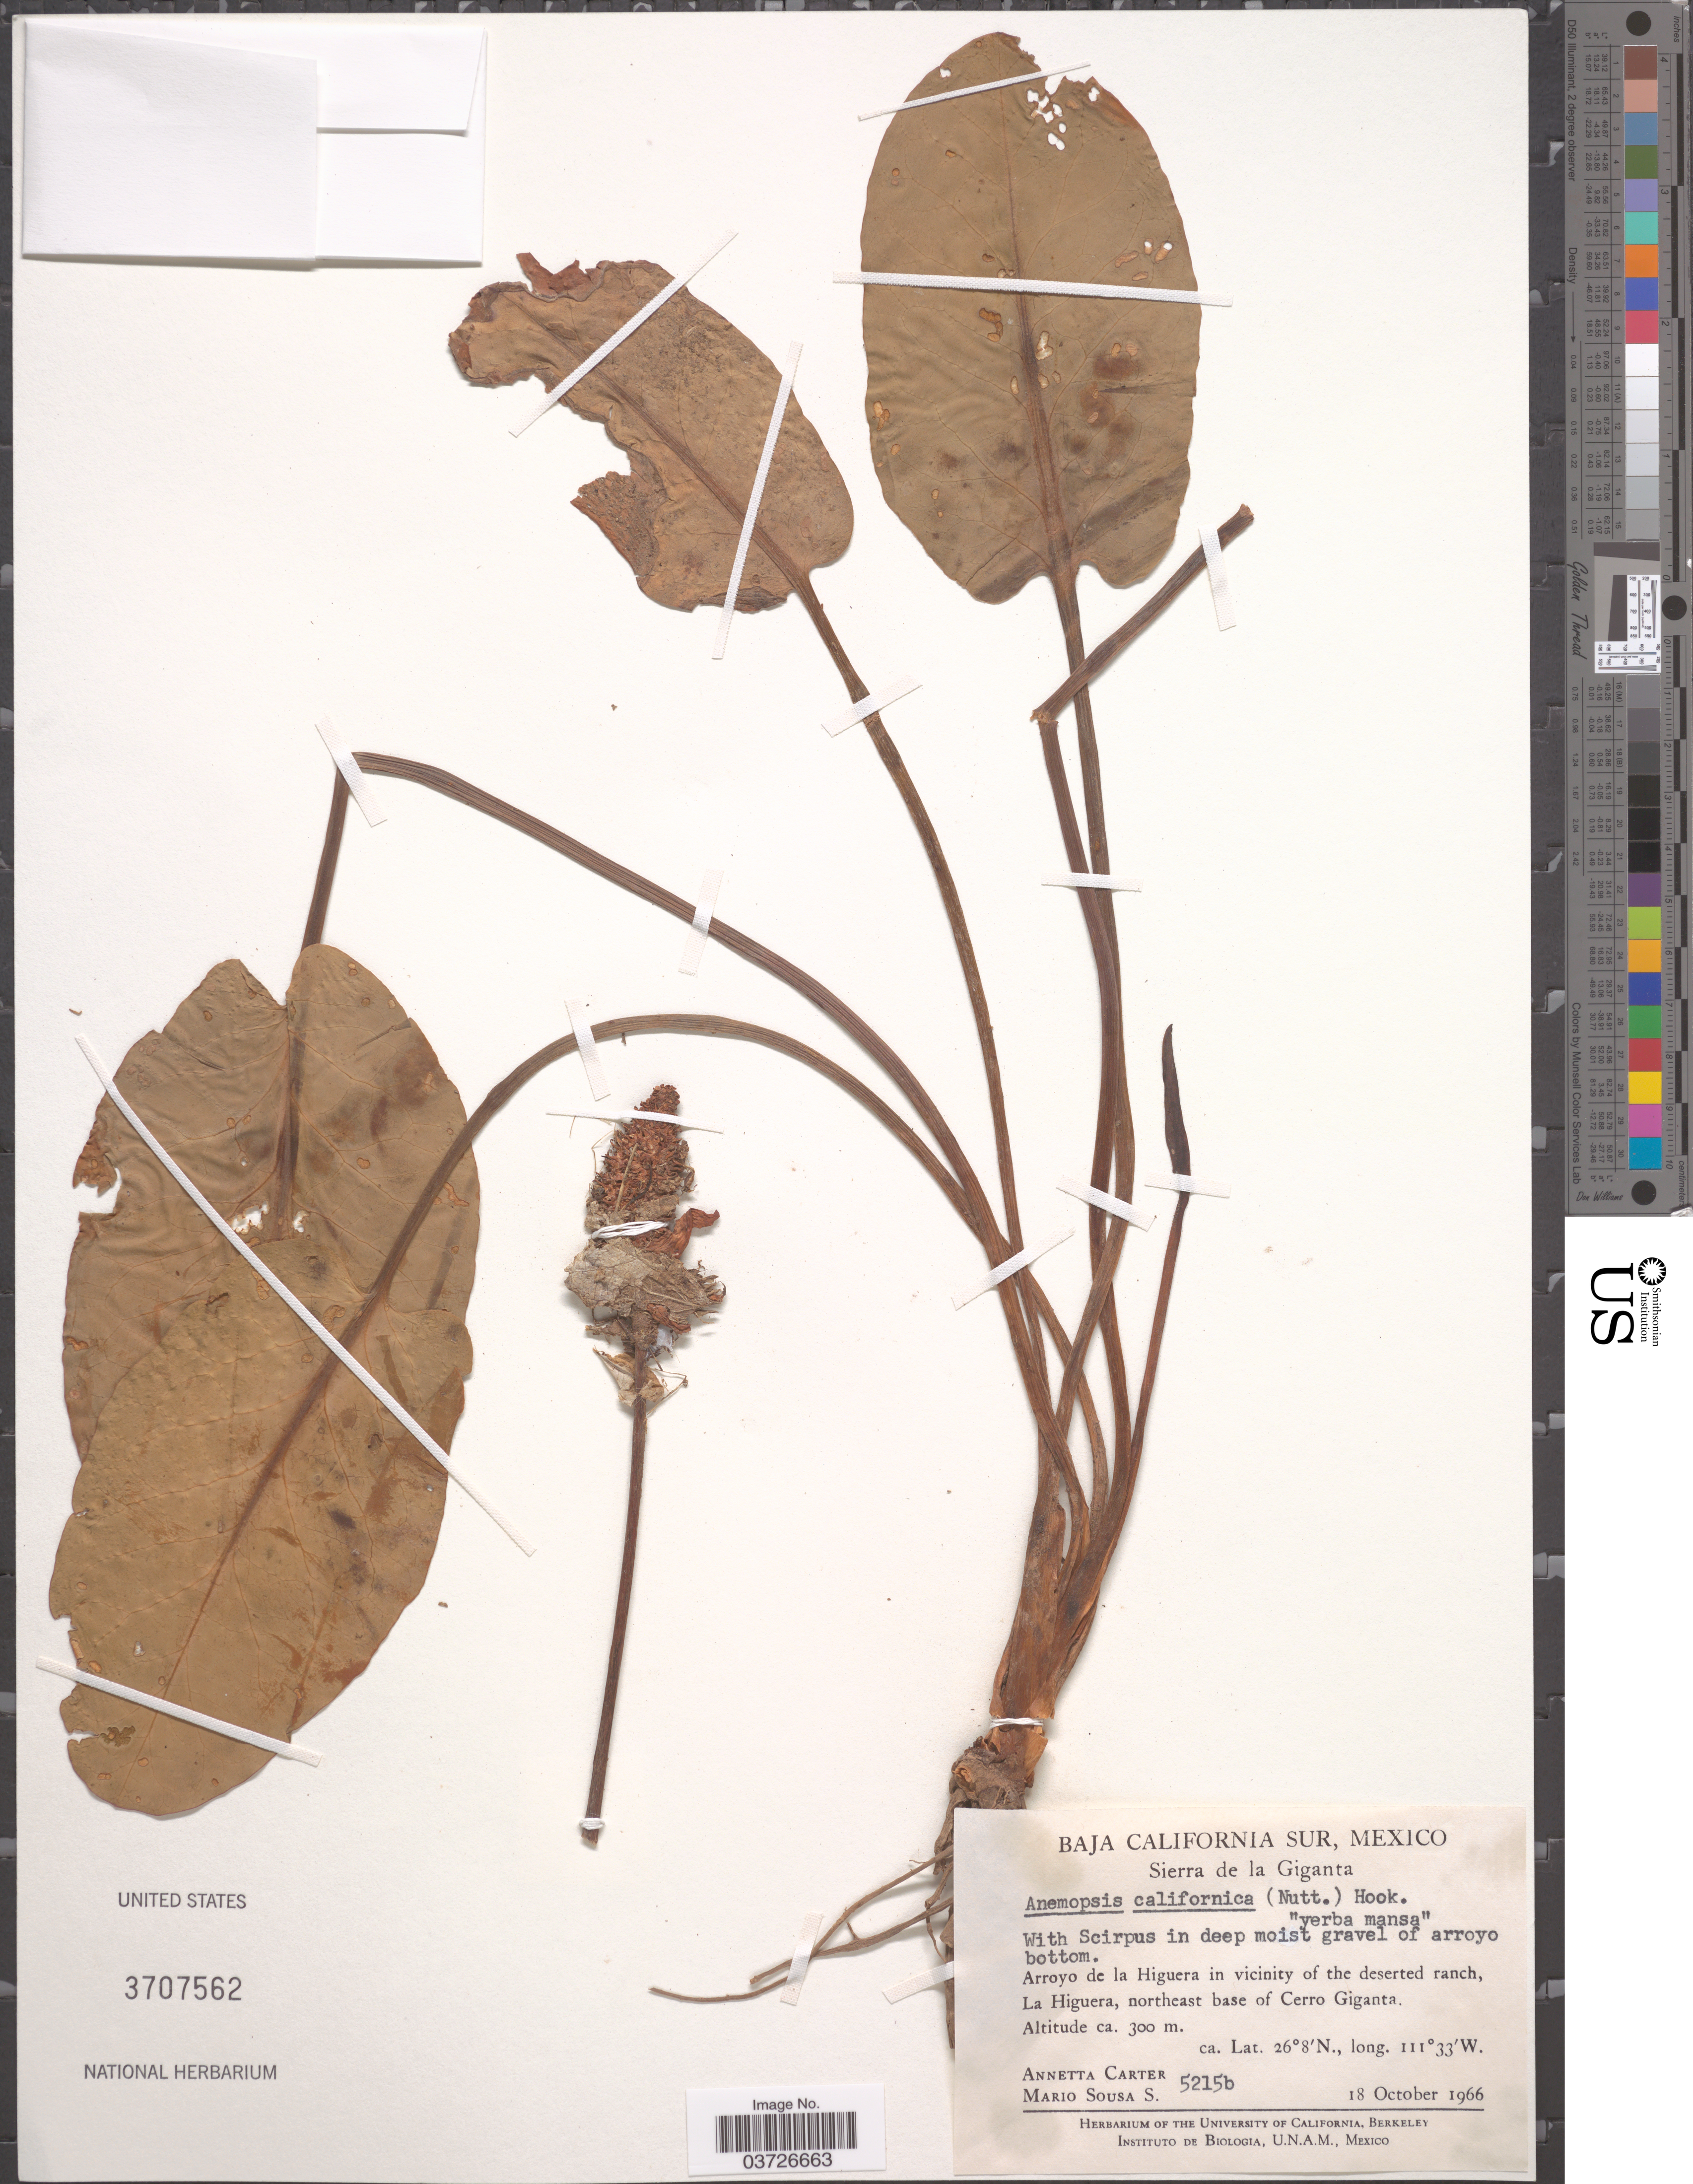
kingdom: Plantae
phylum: Tracheophyta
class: Magnoliopsida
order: Piperales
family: Saururaceae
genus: Anemopsis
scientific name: Anemopsis californica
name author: (Nutt.) Hook. & Arn.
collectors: A. Carter & M. Sousa S.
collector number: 5215b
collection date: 1966-10-18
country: Mexico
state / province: Baja California Sur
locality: Sierra de la Giganta. Arroyo de la Higuera in vicinity of the deserted ranch, La Higuera, northeast base of Cerro Giganta.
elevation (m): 300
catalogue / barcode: US 3707562